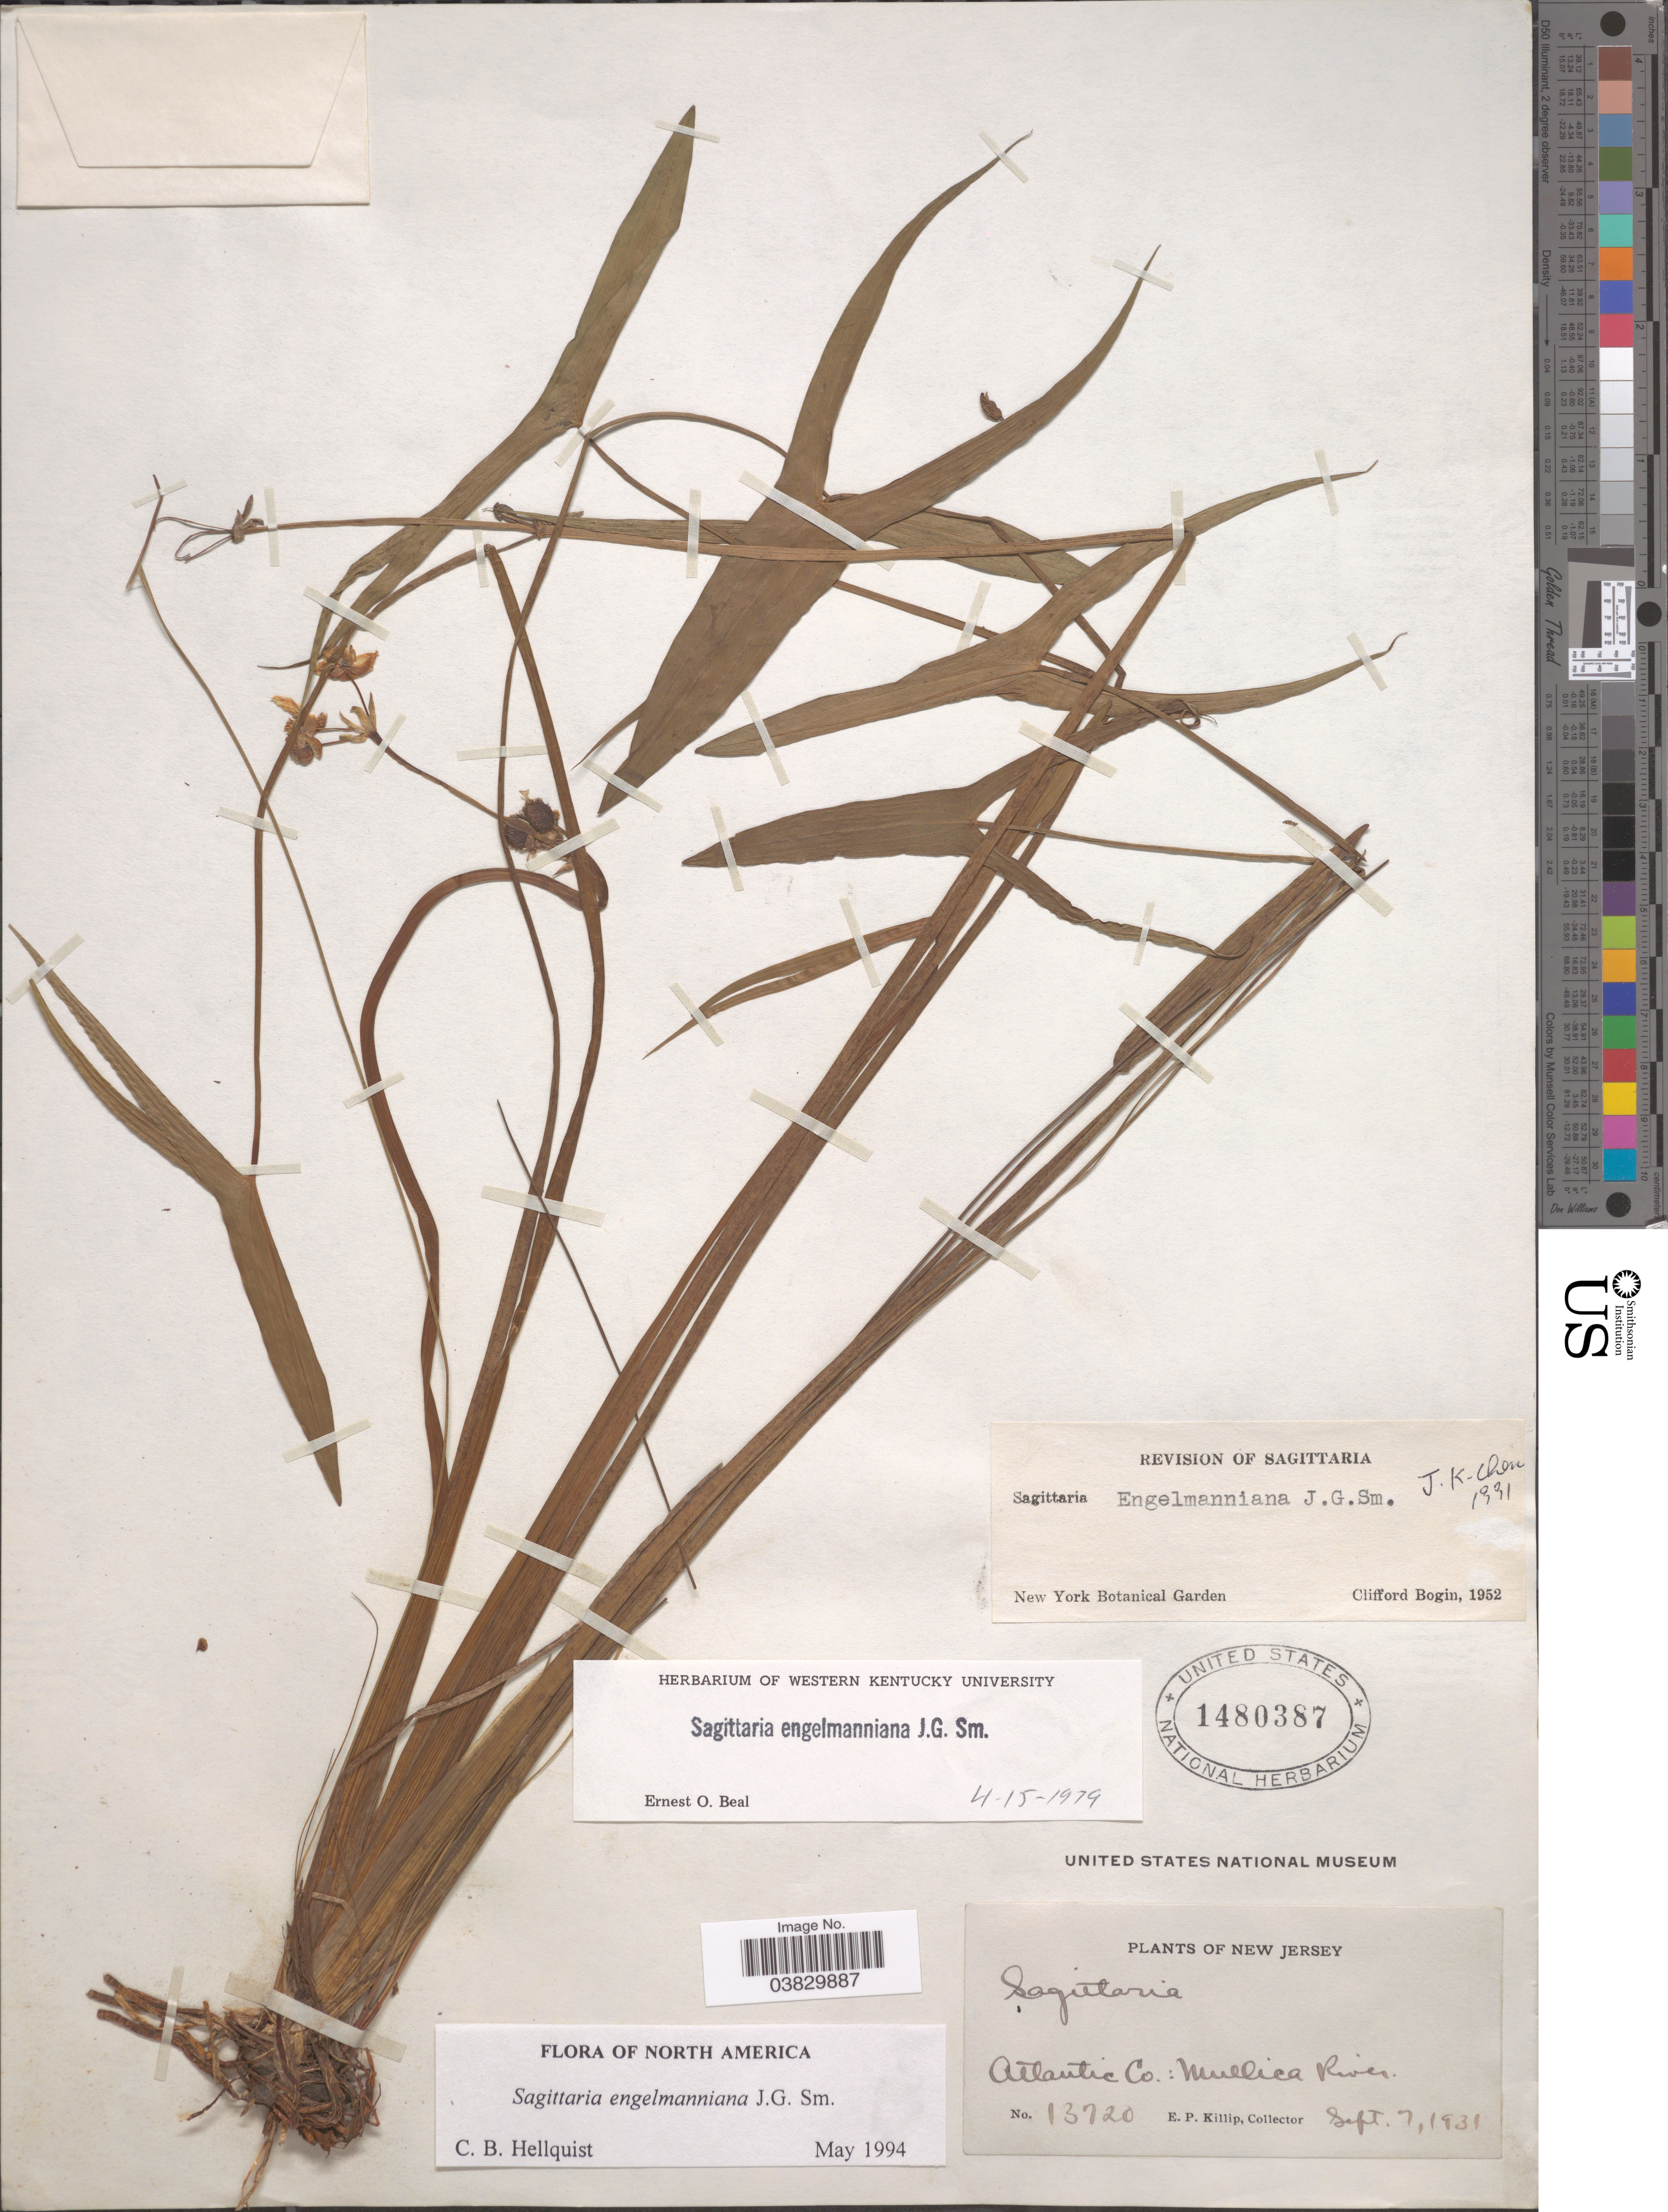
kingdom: Plantae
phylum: Tracheophyta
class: Liliopsida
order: Alismatales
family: Alismataceae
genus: Sagittaria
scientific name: Sagittaria engelmanniana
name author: J.G. Sm.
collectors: E. P. Killip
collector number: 13720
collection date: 1931-09-07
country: United States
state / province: New Jersey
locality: Atlantic Co.: Mullica River.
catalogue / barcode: US 1480387